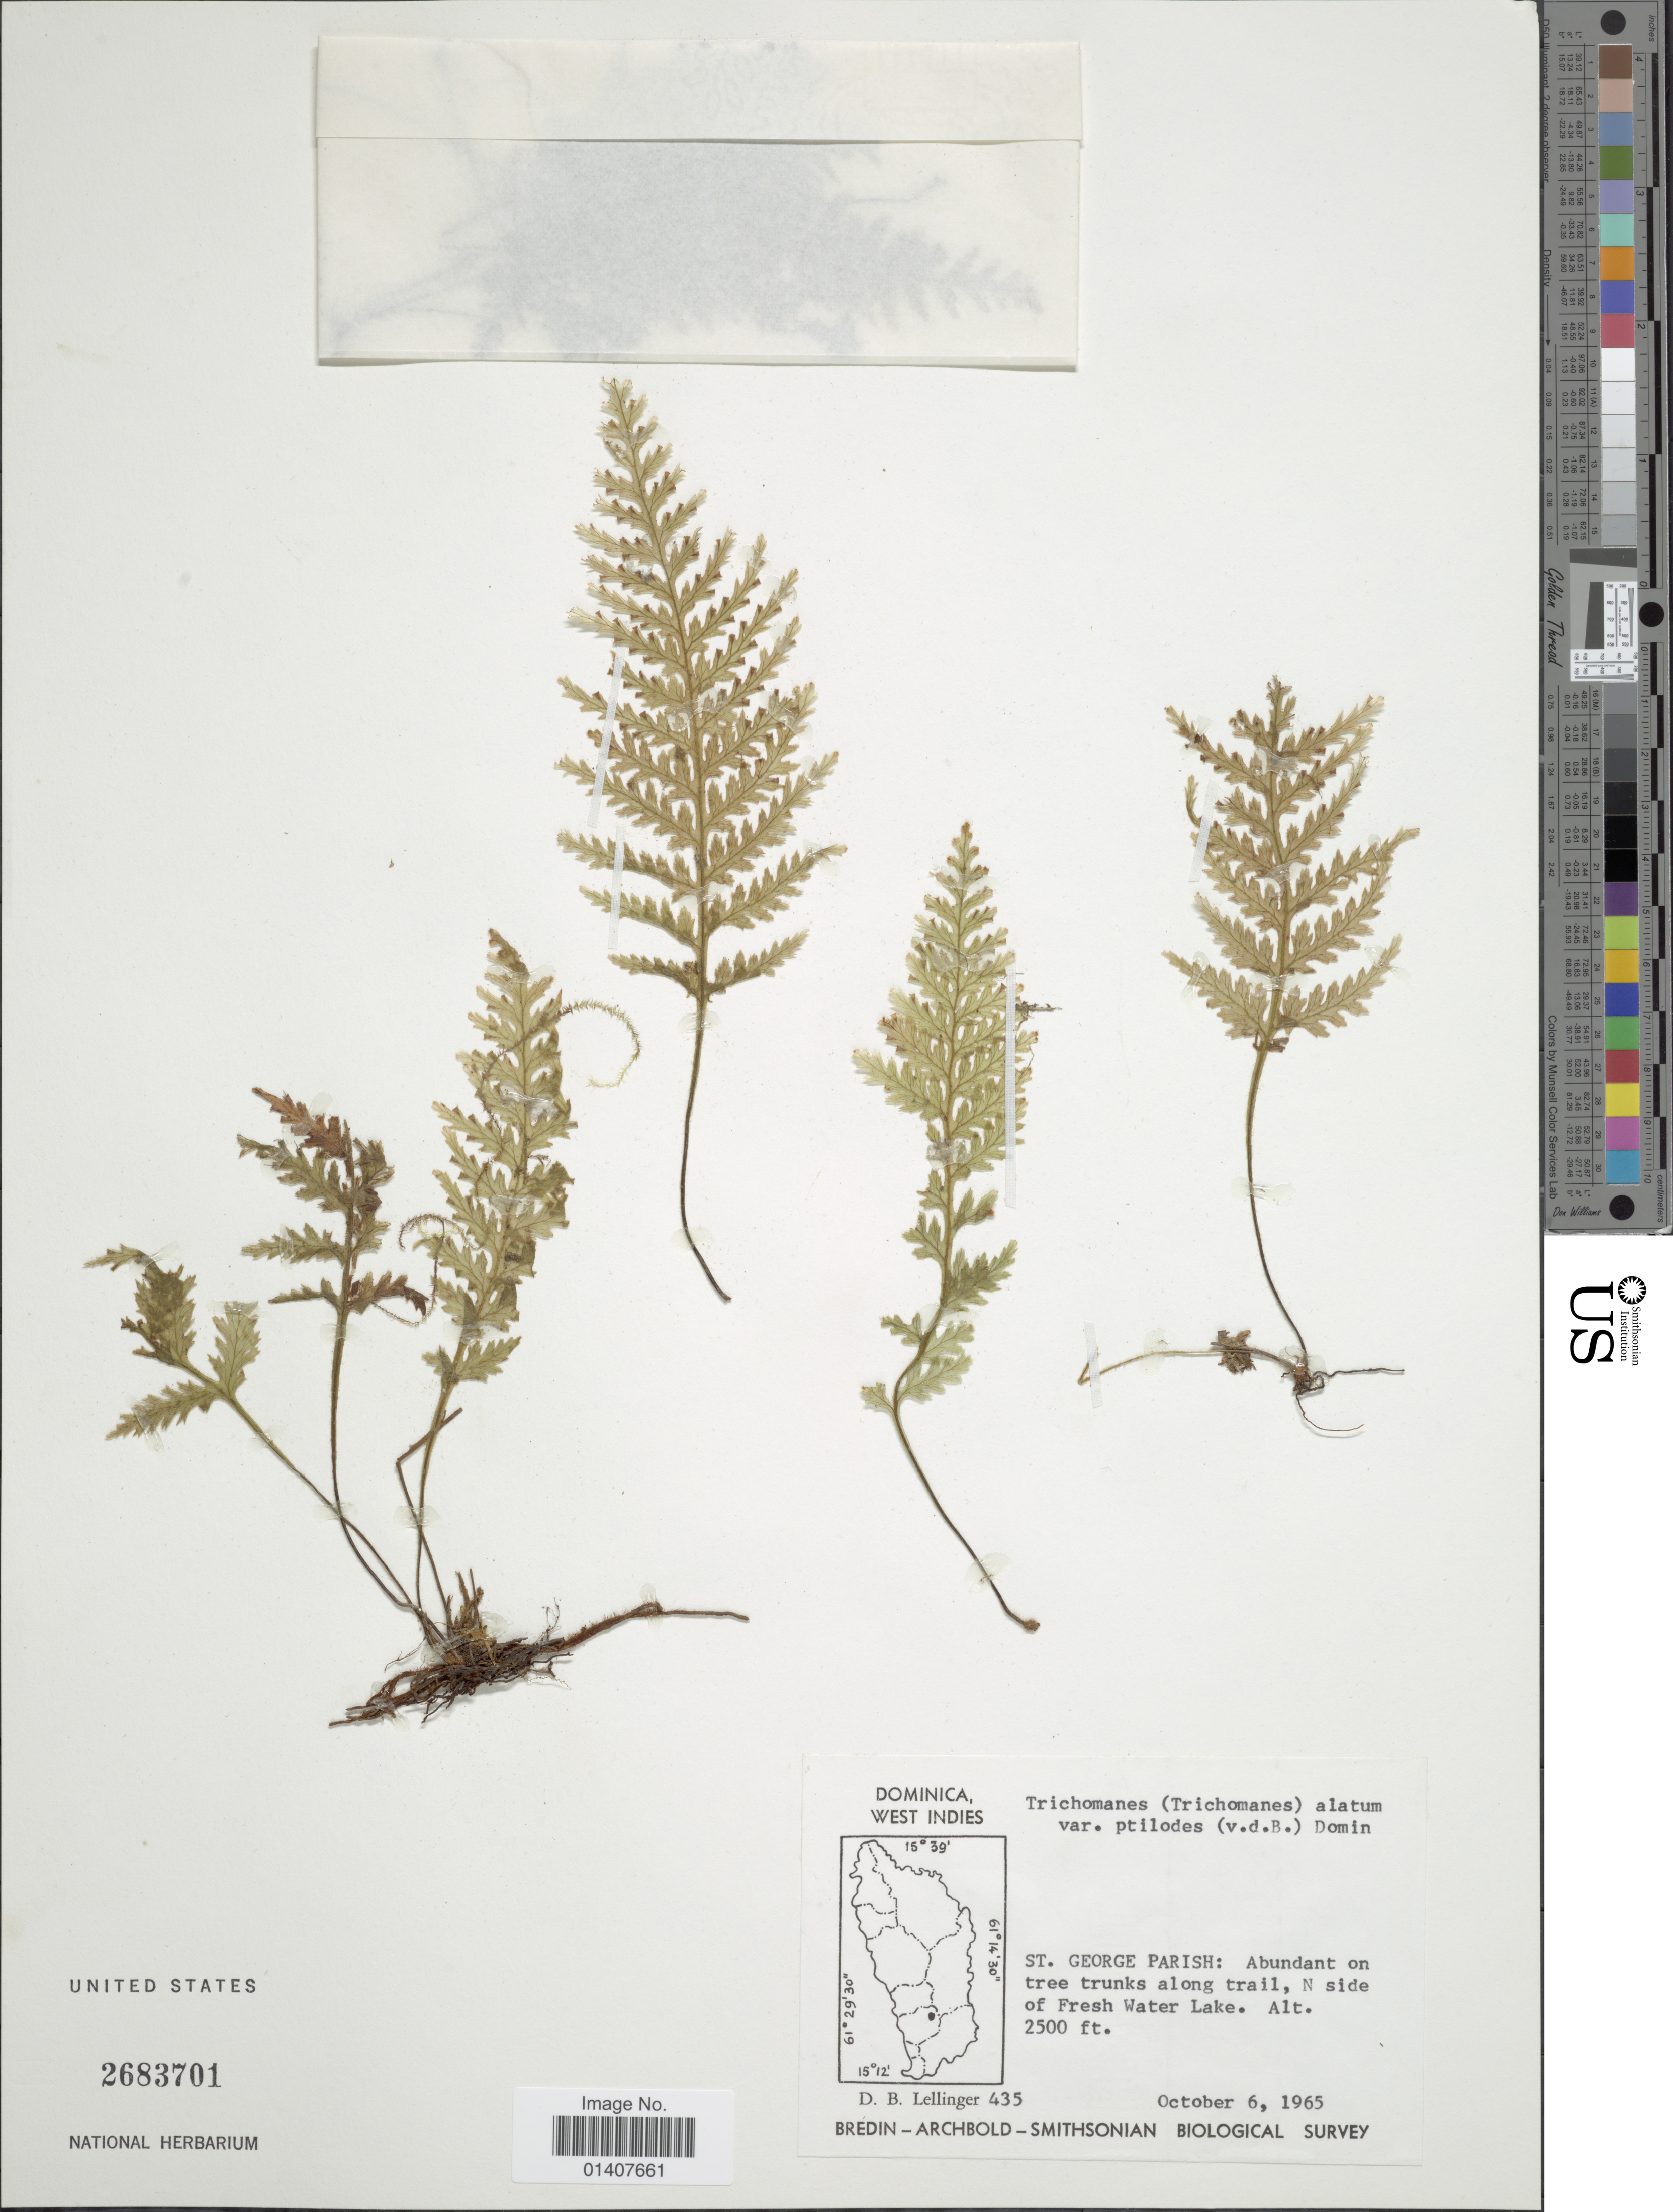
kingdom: Plantae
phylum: Tracheophyta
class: Polypodiopsida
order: Hymenophyllales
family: Hymenophyllaceae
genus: Trichomanes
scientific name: Trichomanes alatum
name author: Sw.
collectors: D. B. Lellinger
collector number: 435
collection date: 1965-10-06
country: Dominica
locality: Dominica West Indies St George parish: abundant on tree trunks along trail, N side of Fresh water lake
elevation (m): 762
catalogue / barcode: US 2683701